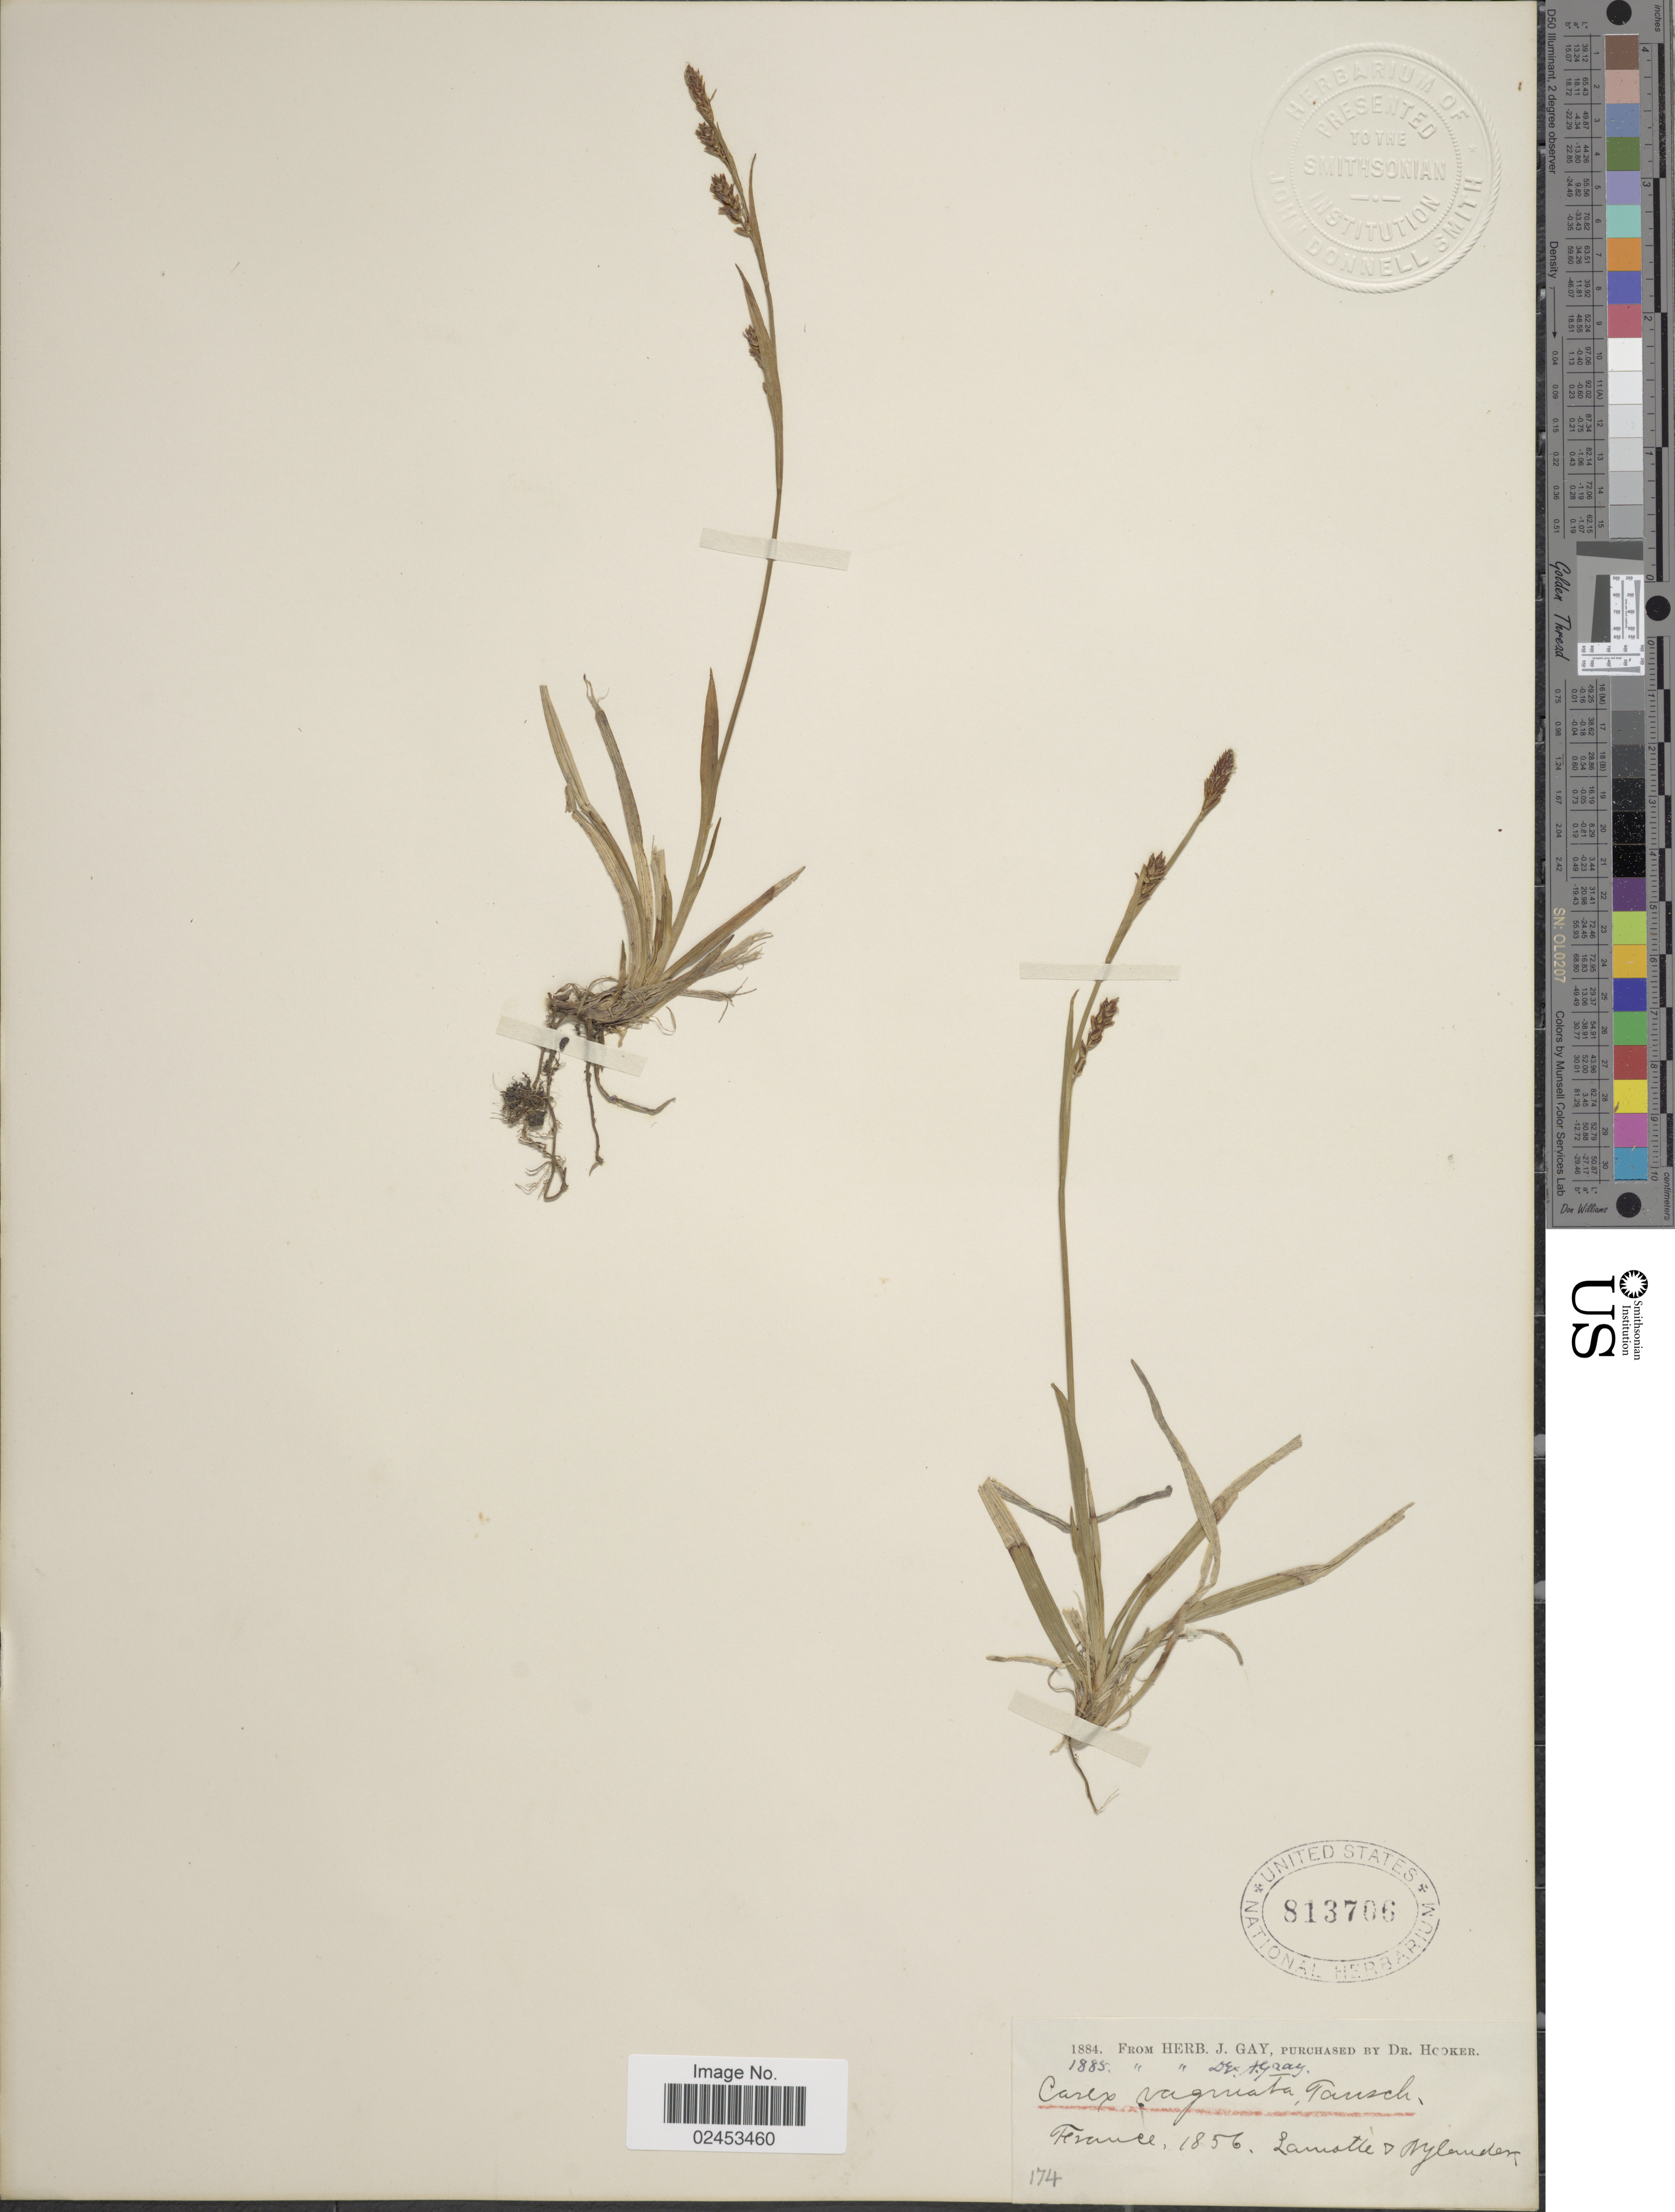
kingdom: Plantae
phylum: Tracheophyta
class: Liliopsida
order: Poales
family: Cyperaceae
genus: Carex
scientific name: Carex vaginata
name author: Tausch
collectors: Lamotte & -- Nylander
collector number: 174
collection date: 1856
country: France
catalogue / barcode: US 813706